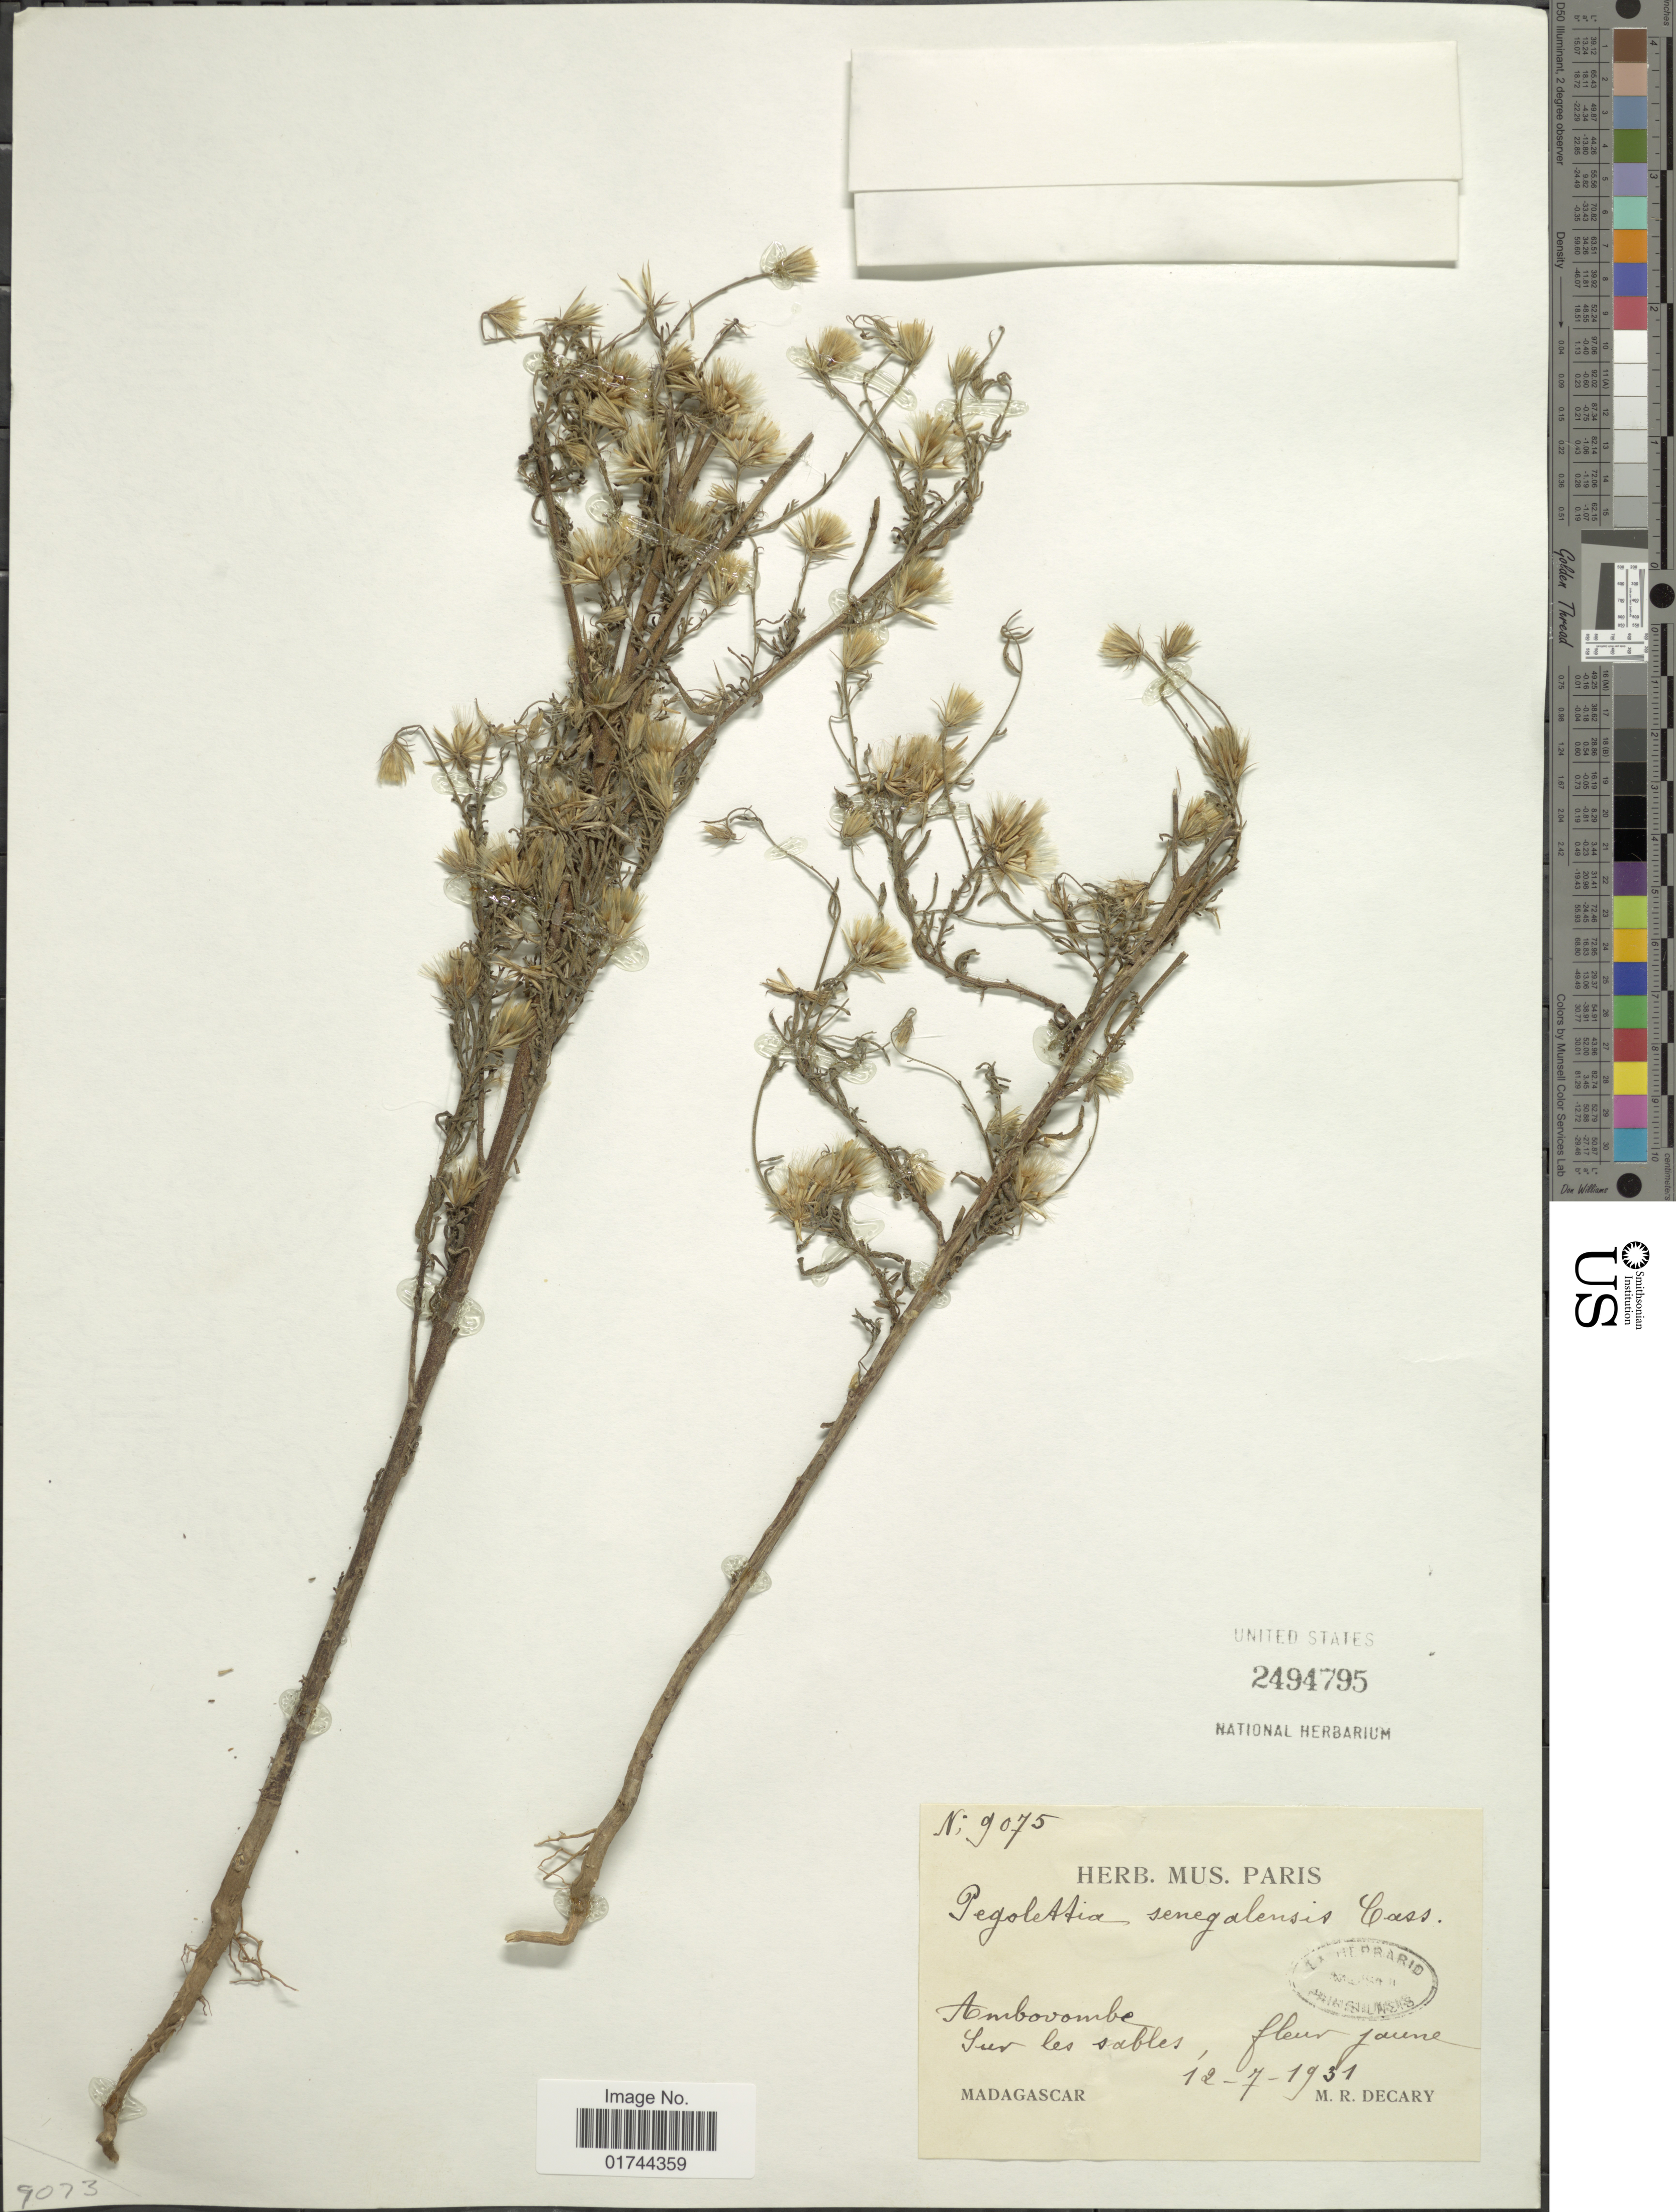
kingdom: Plantae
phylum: Tracheophyta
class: Magnoliopsida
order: Asterales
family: Asteraceae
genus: Pegolettia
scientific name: Pegolettia senegalensis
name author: Cass.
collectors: R. Decary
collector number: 9075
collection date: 1931-07-12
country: Madagascar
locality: Ambovombe, Lur les sables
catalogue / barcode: US 2494795